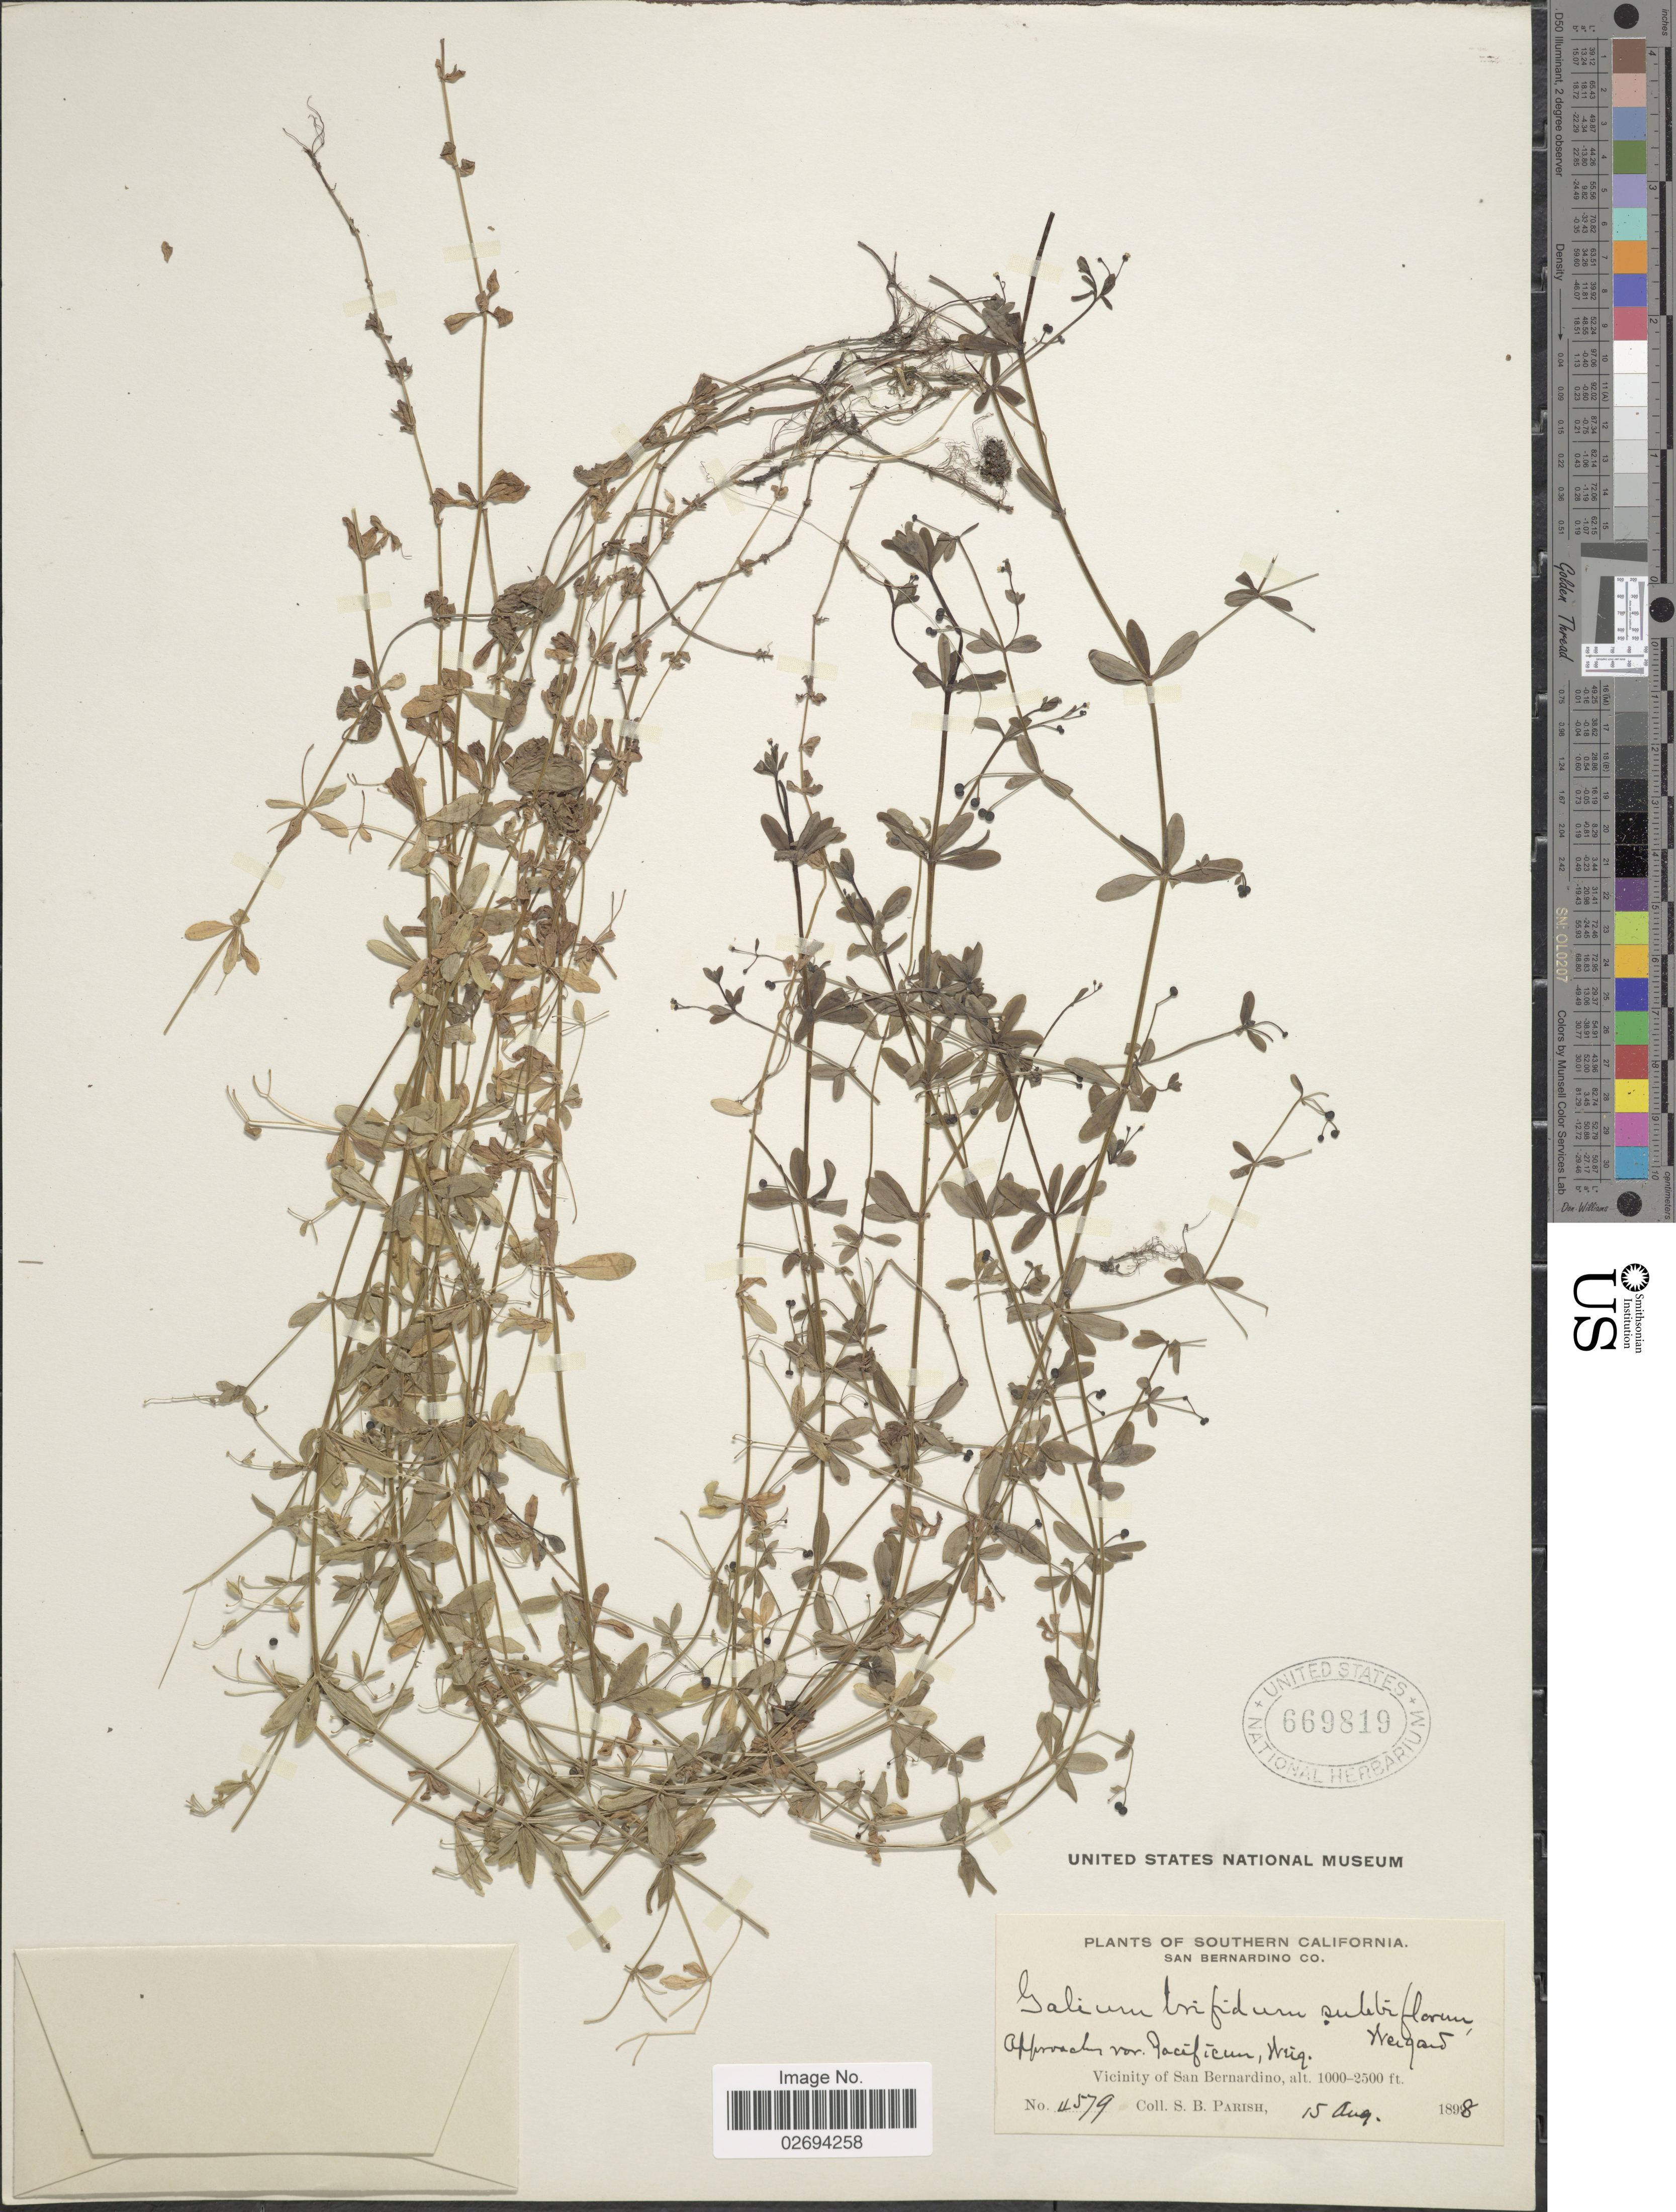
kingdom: Plantae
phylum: Tracheophyta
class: Magnoliopsida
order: Gentianales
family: Rubiaceae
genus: Galium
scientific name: Galium trifidum var. subbiflorum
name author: Wiegand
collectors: S. B. Parish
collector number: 4579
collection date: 1898-08-15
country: United States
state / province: California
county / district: San Bernardino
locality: Southern California. San Bernardino Co. Vicinity of San Bernardino.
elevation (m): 305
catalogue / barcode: US 669819